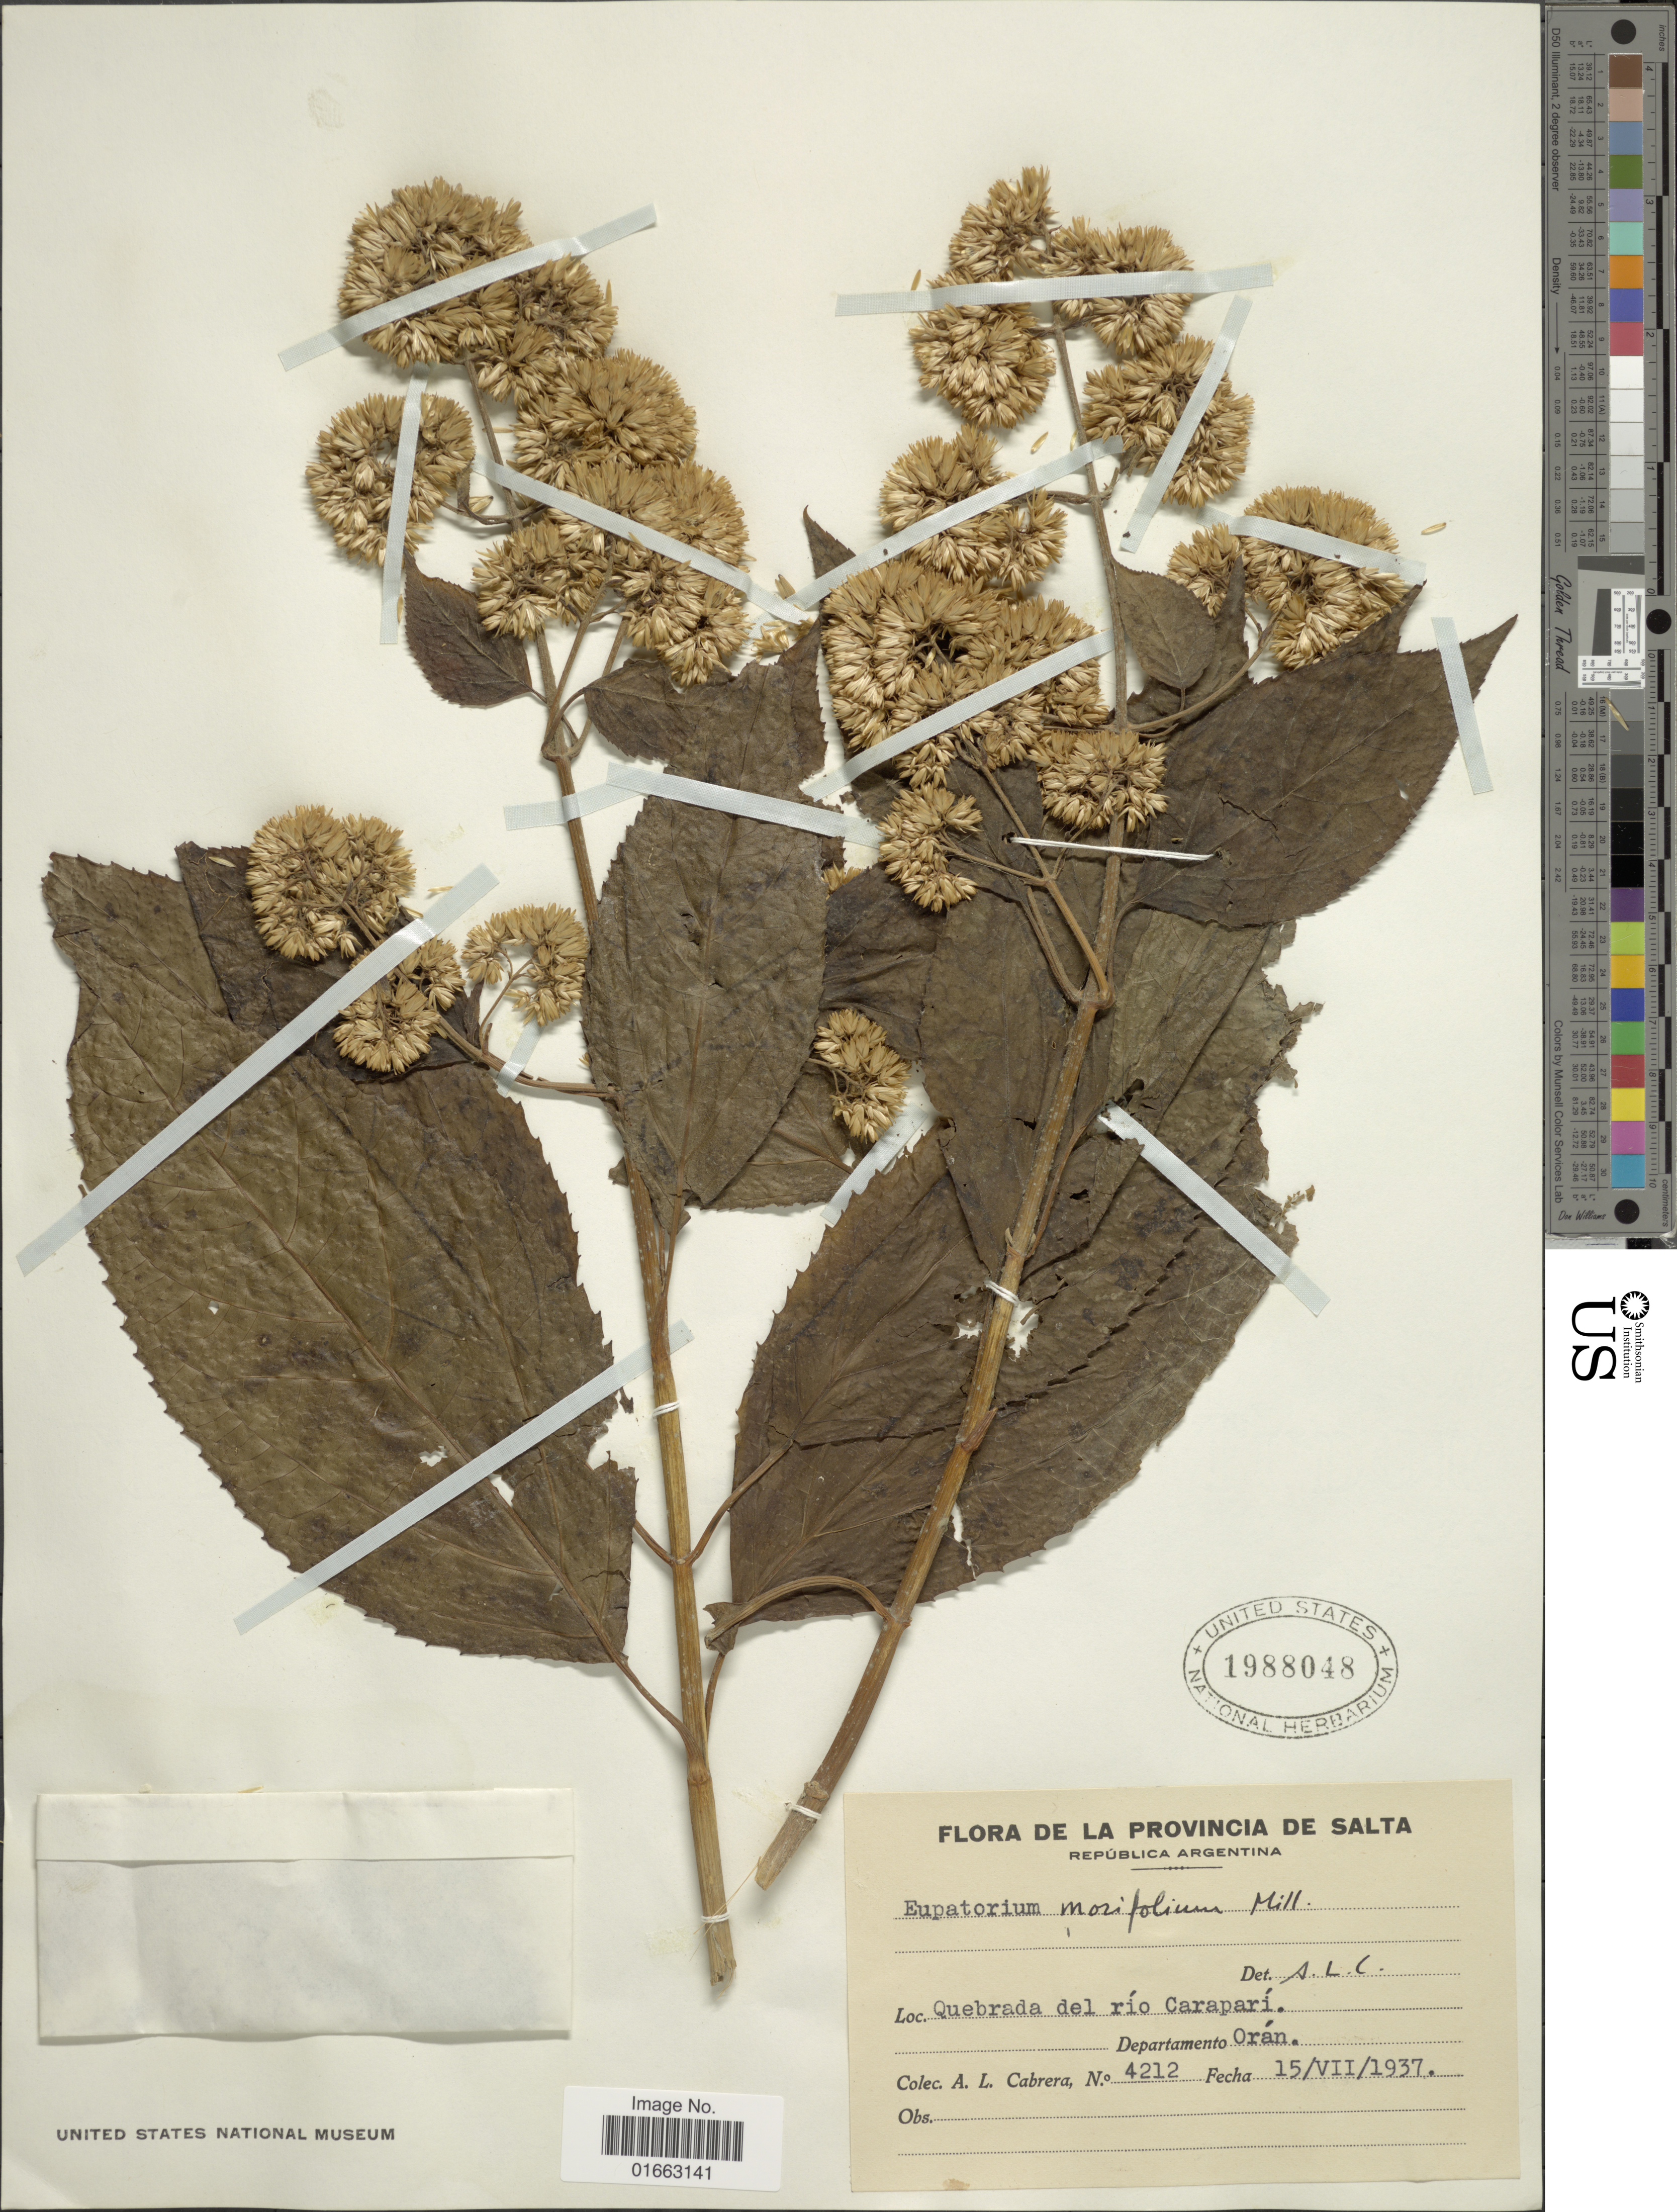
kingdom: Plantae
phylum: Tracheophyta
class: Magnoliopsida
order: Asterales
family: Asteraceae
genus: Critonia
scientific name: Critonia morifolia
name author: (Mill.) R.M. King & H. Rob.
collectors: A. L. Cabrera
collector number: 4212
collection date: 1937-07-15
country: Argentina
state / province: Salta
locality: República Argentina, Quebrada del río Caraparí, Departamento Orán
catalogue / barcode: US 1988048